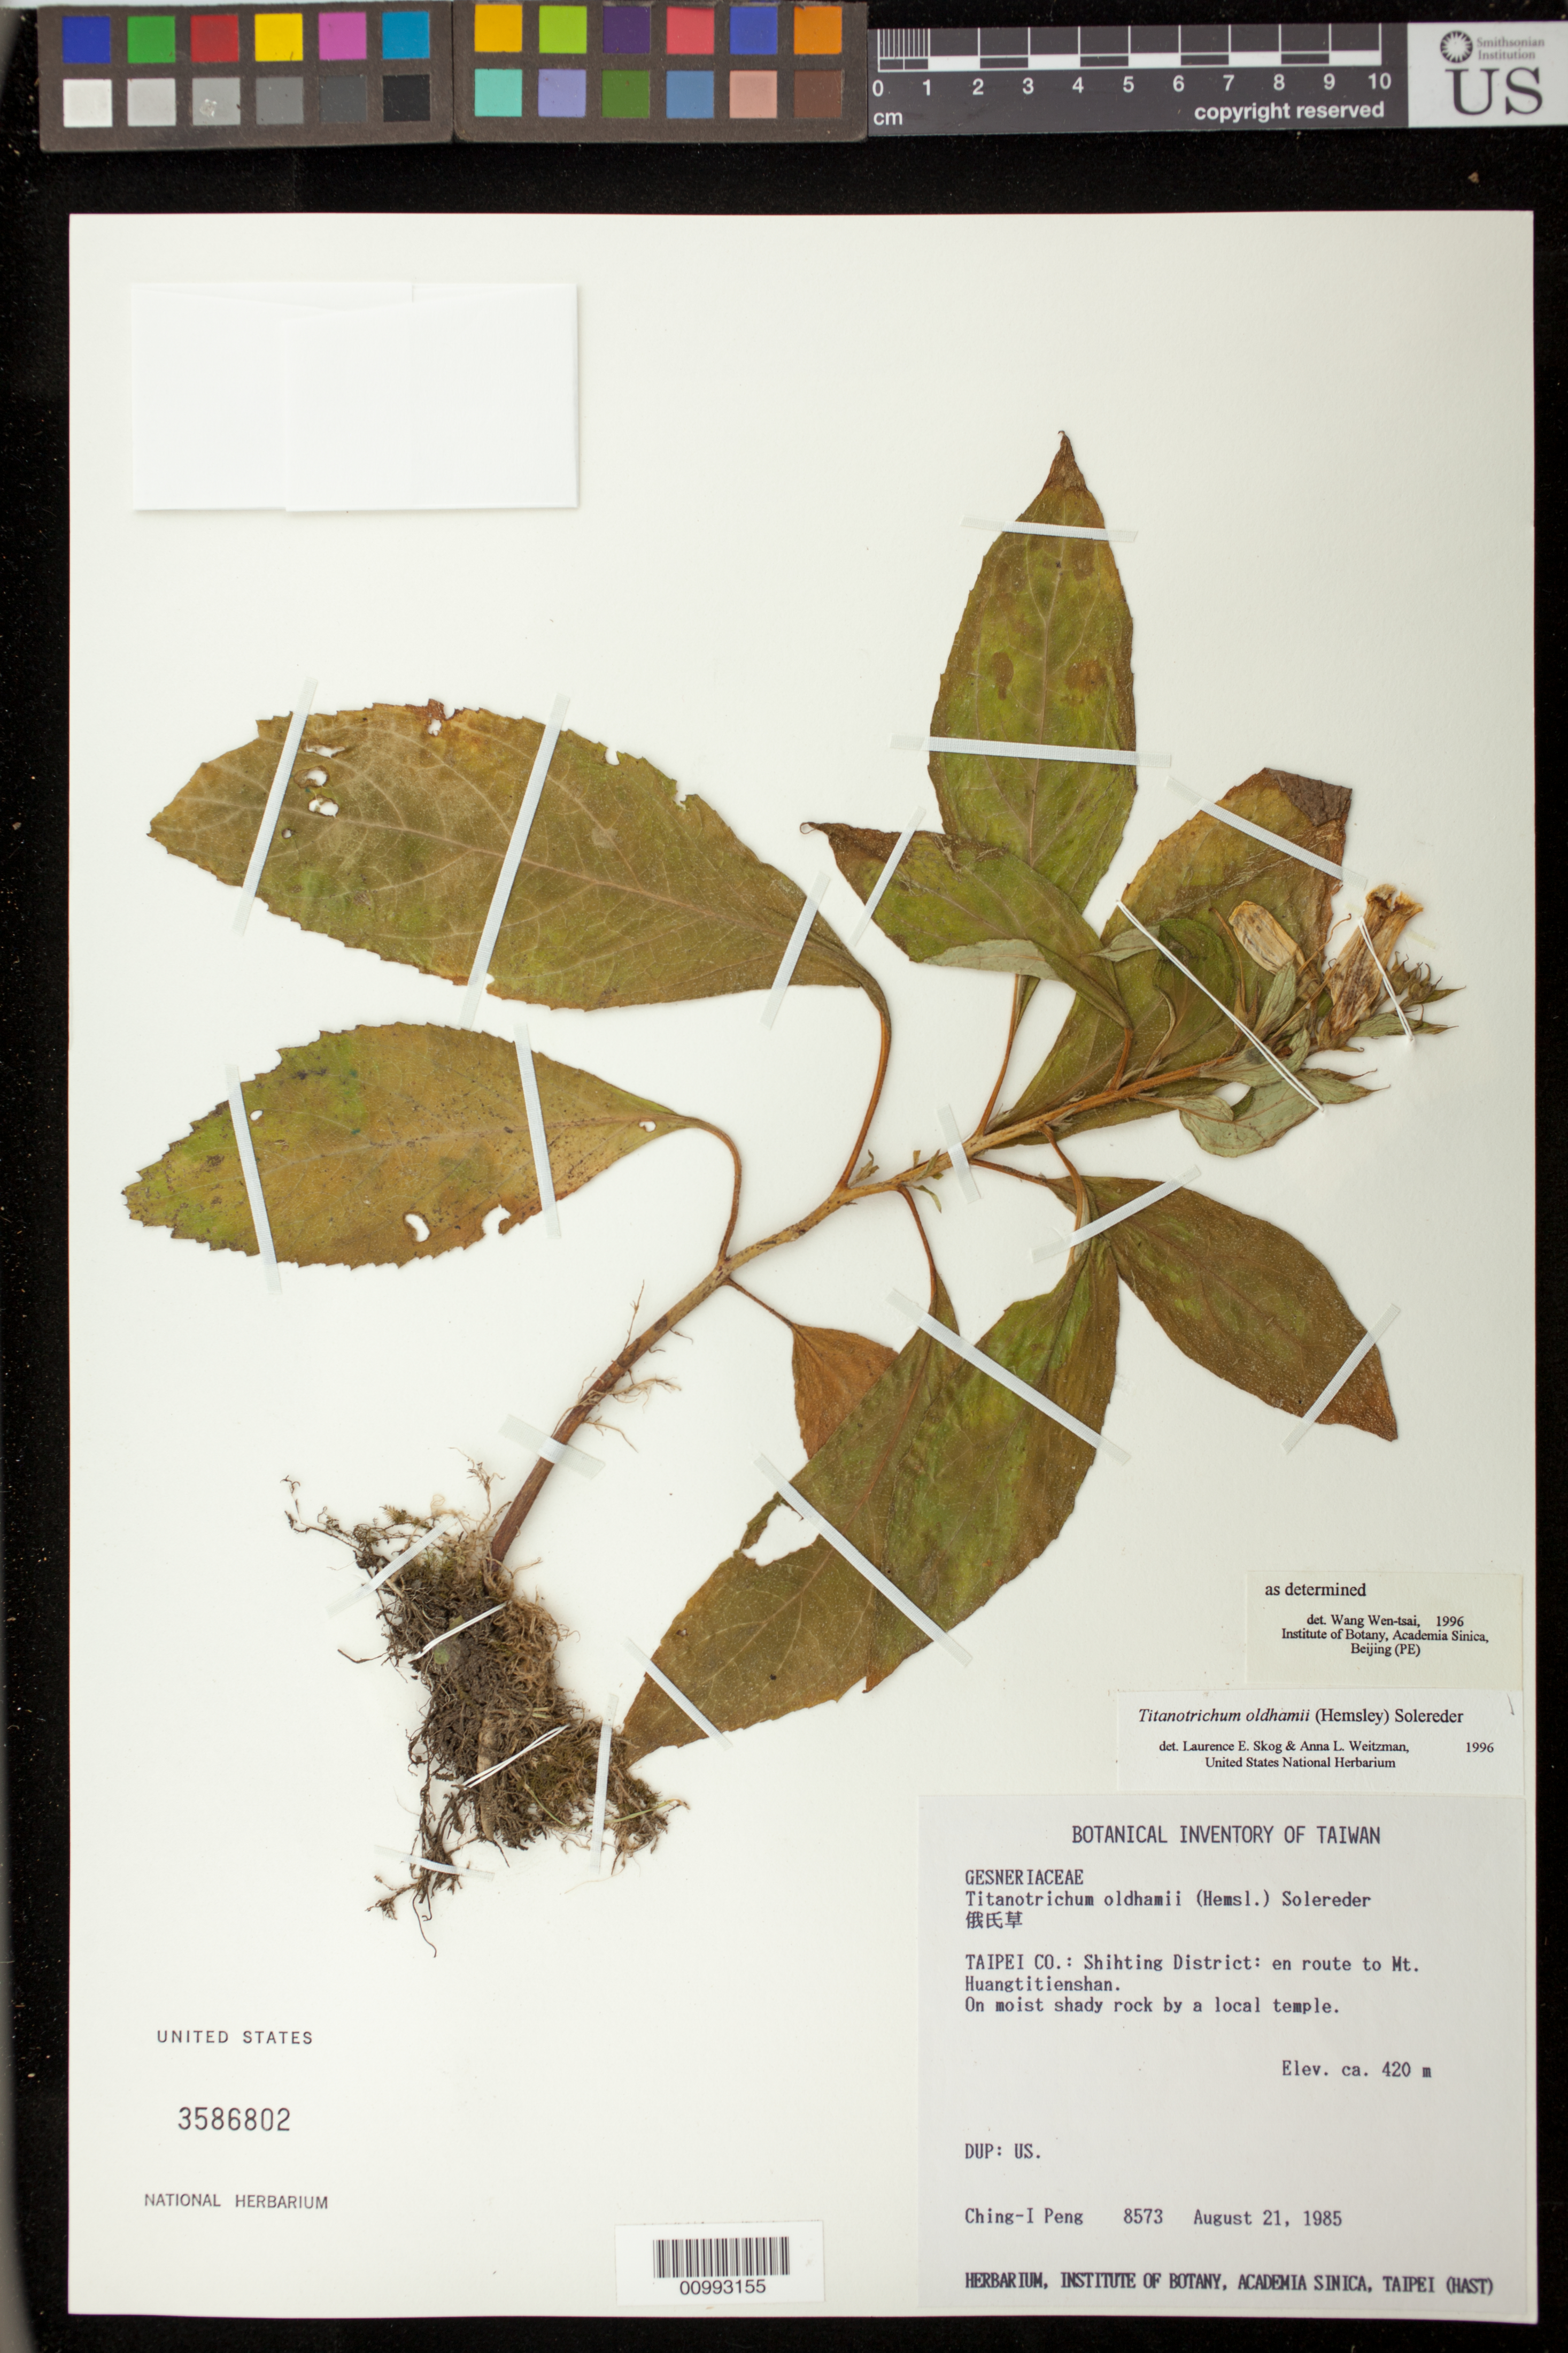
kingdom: Plantae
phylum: Tracheophyta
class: Magnoliopsida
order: Lamiales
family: Gesneriaceae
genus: Titanotrichum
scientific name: Titanotrichum oldhamii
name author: (Hemsl.) Soler.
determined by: Skog, L. E.; Weitzman, A. L.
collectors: C.-I Peng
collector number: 8573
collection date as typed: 21 Aug 1985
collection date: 1985-08-21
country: Taiwan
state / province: Taipei City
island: Taiwan [Formosa]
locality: Taipei Co.: Shihting District: en route to Mt. Huangtitienshan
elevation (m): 420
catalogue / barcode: US 3586802